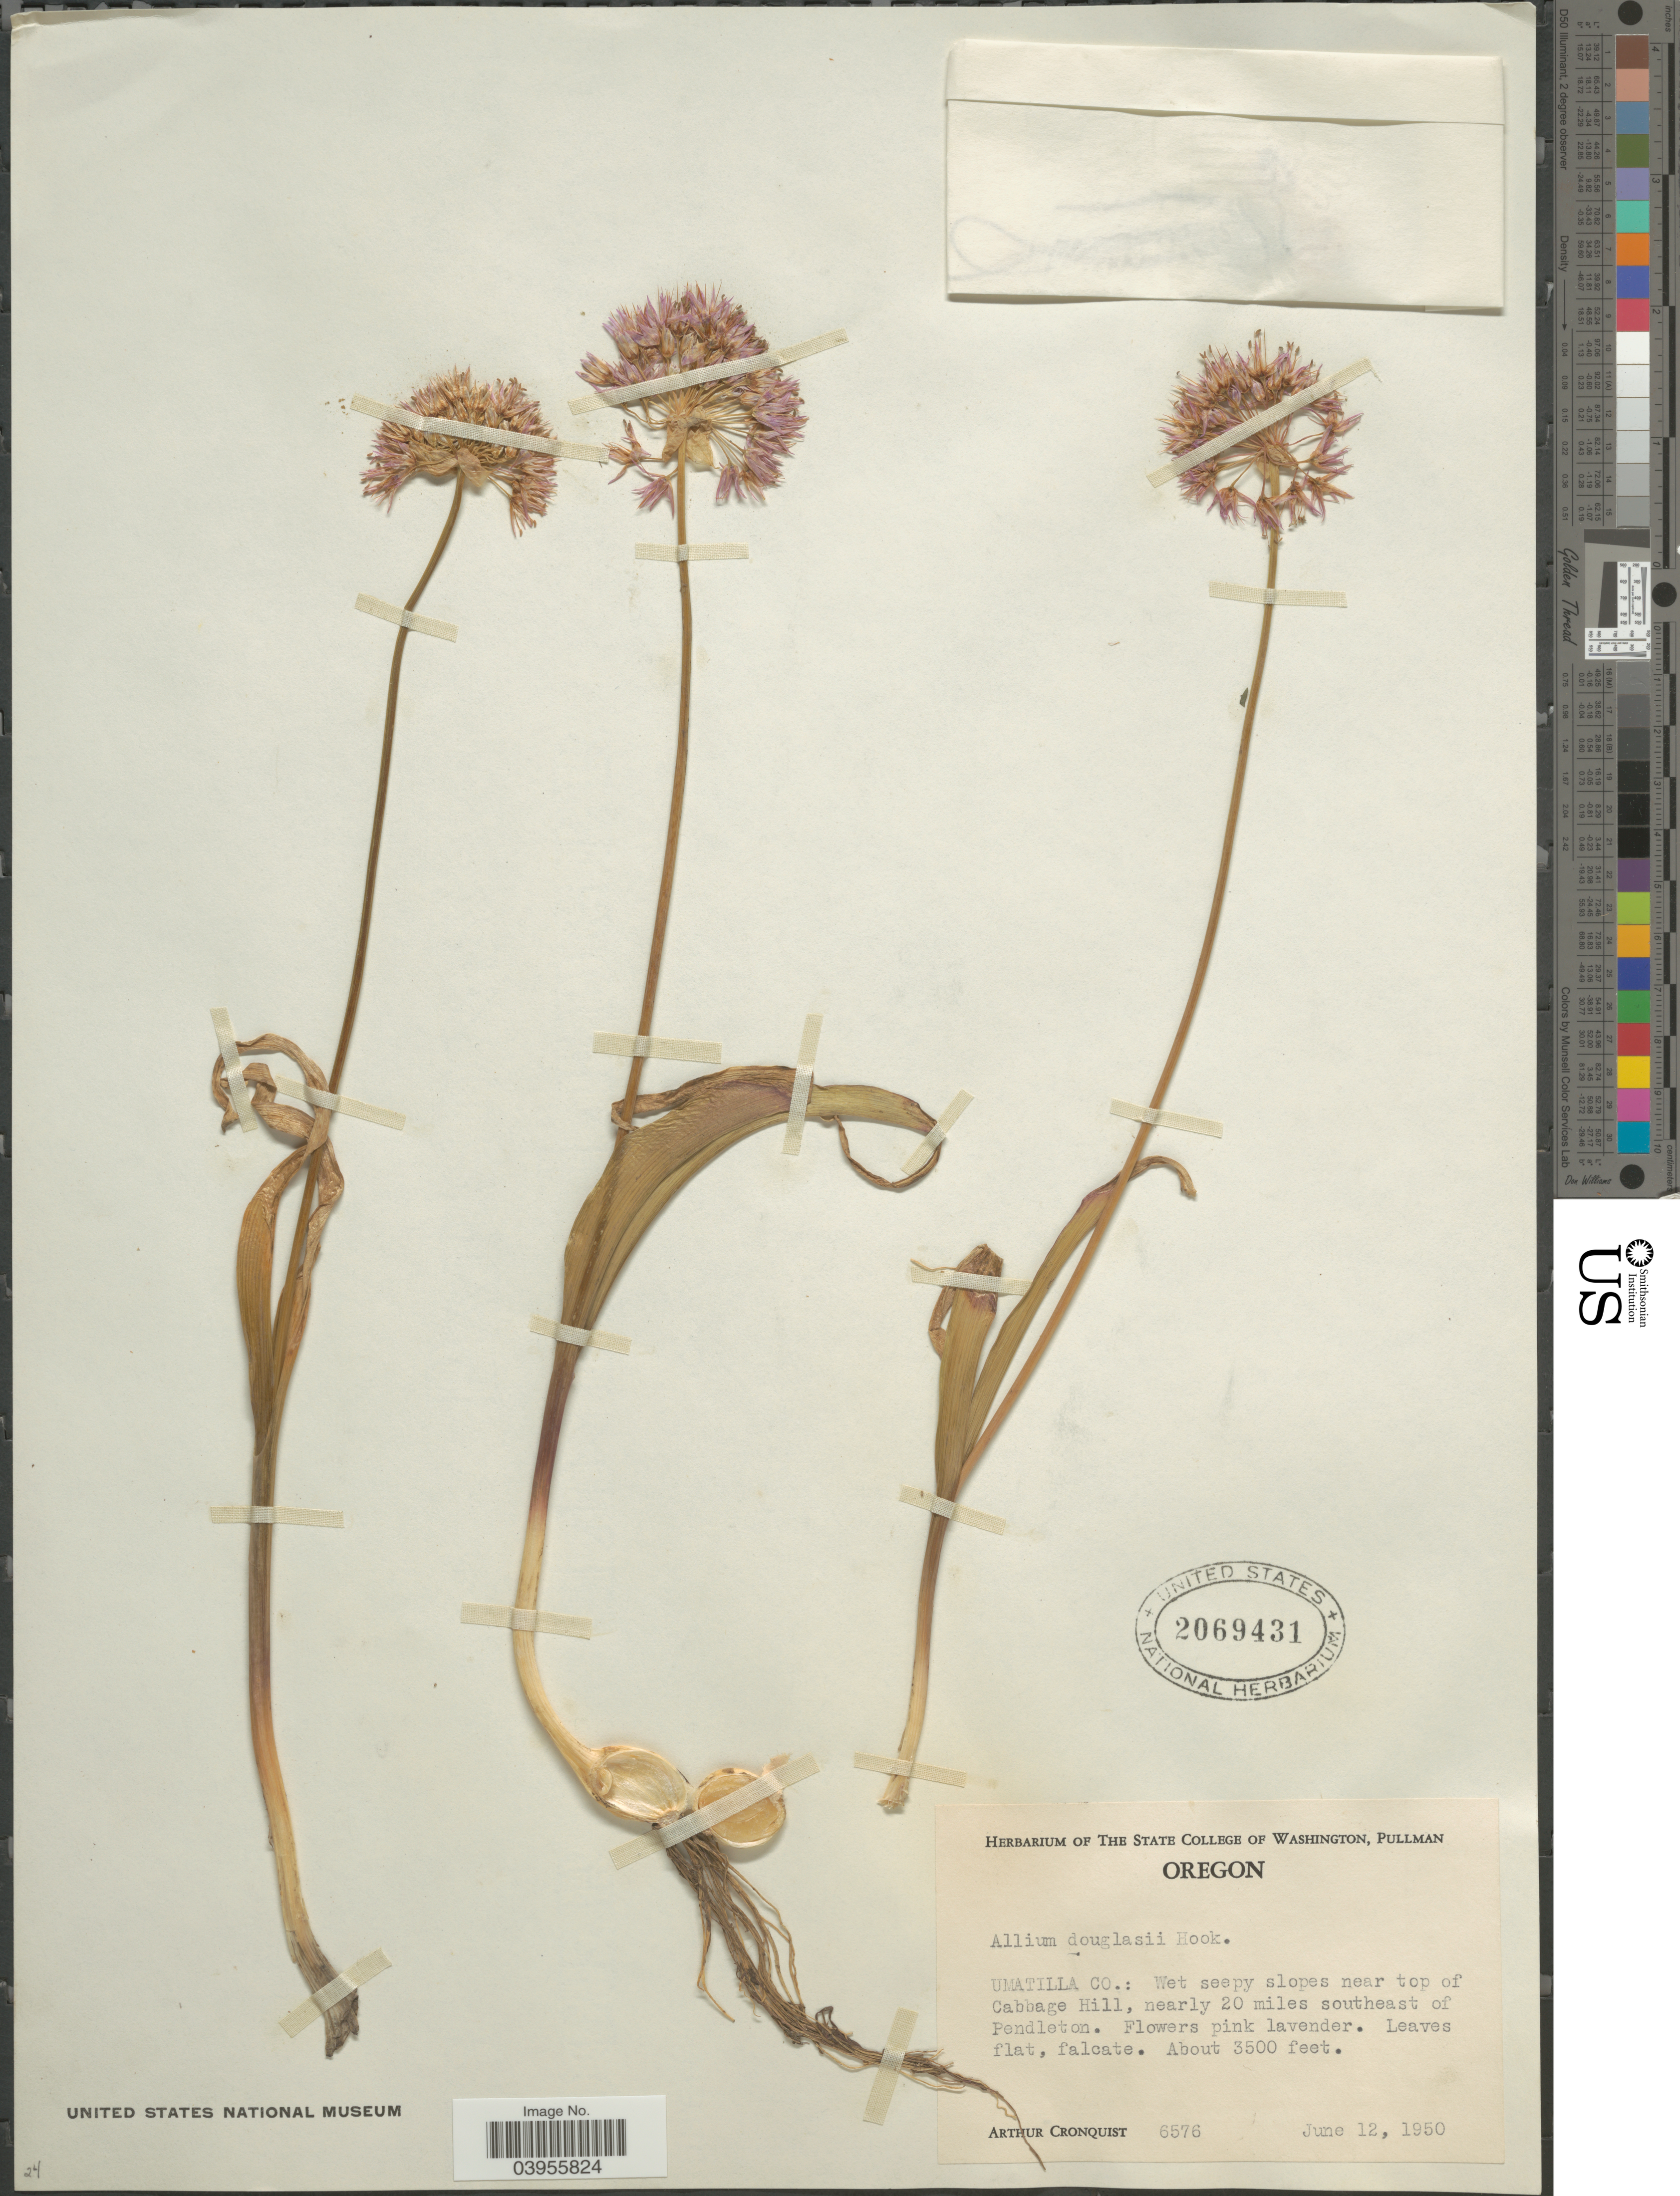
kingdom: Plantae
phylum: Tracheophyta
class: Liliopsida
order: Asparagales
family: Amaryllidaceae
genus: Allium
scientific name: Allium douglasii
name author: Hook.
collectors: A. J. Cronquist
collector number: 6576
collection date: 1950-06-12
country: United States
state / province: Oregon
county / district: Umatilla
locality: Umatilla Co.: Wet seepy slopes near top of Cabbage Hill, nearly 20 miles southeast of Pendleton.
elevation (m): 1067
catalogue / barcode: US 2069431